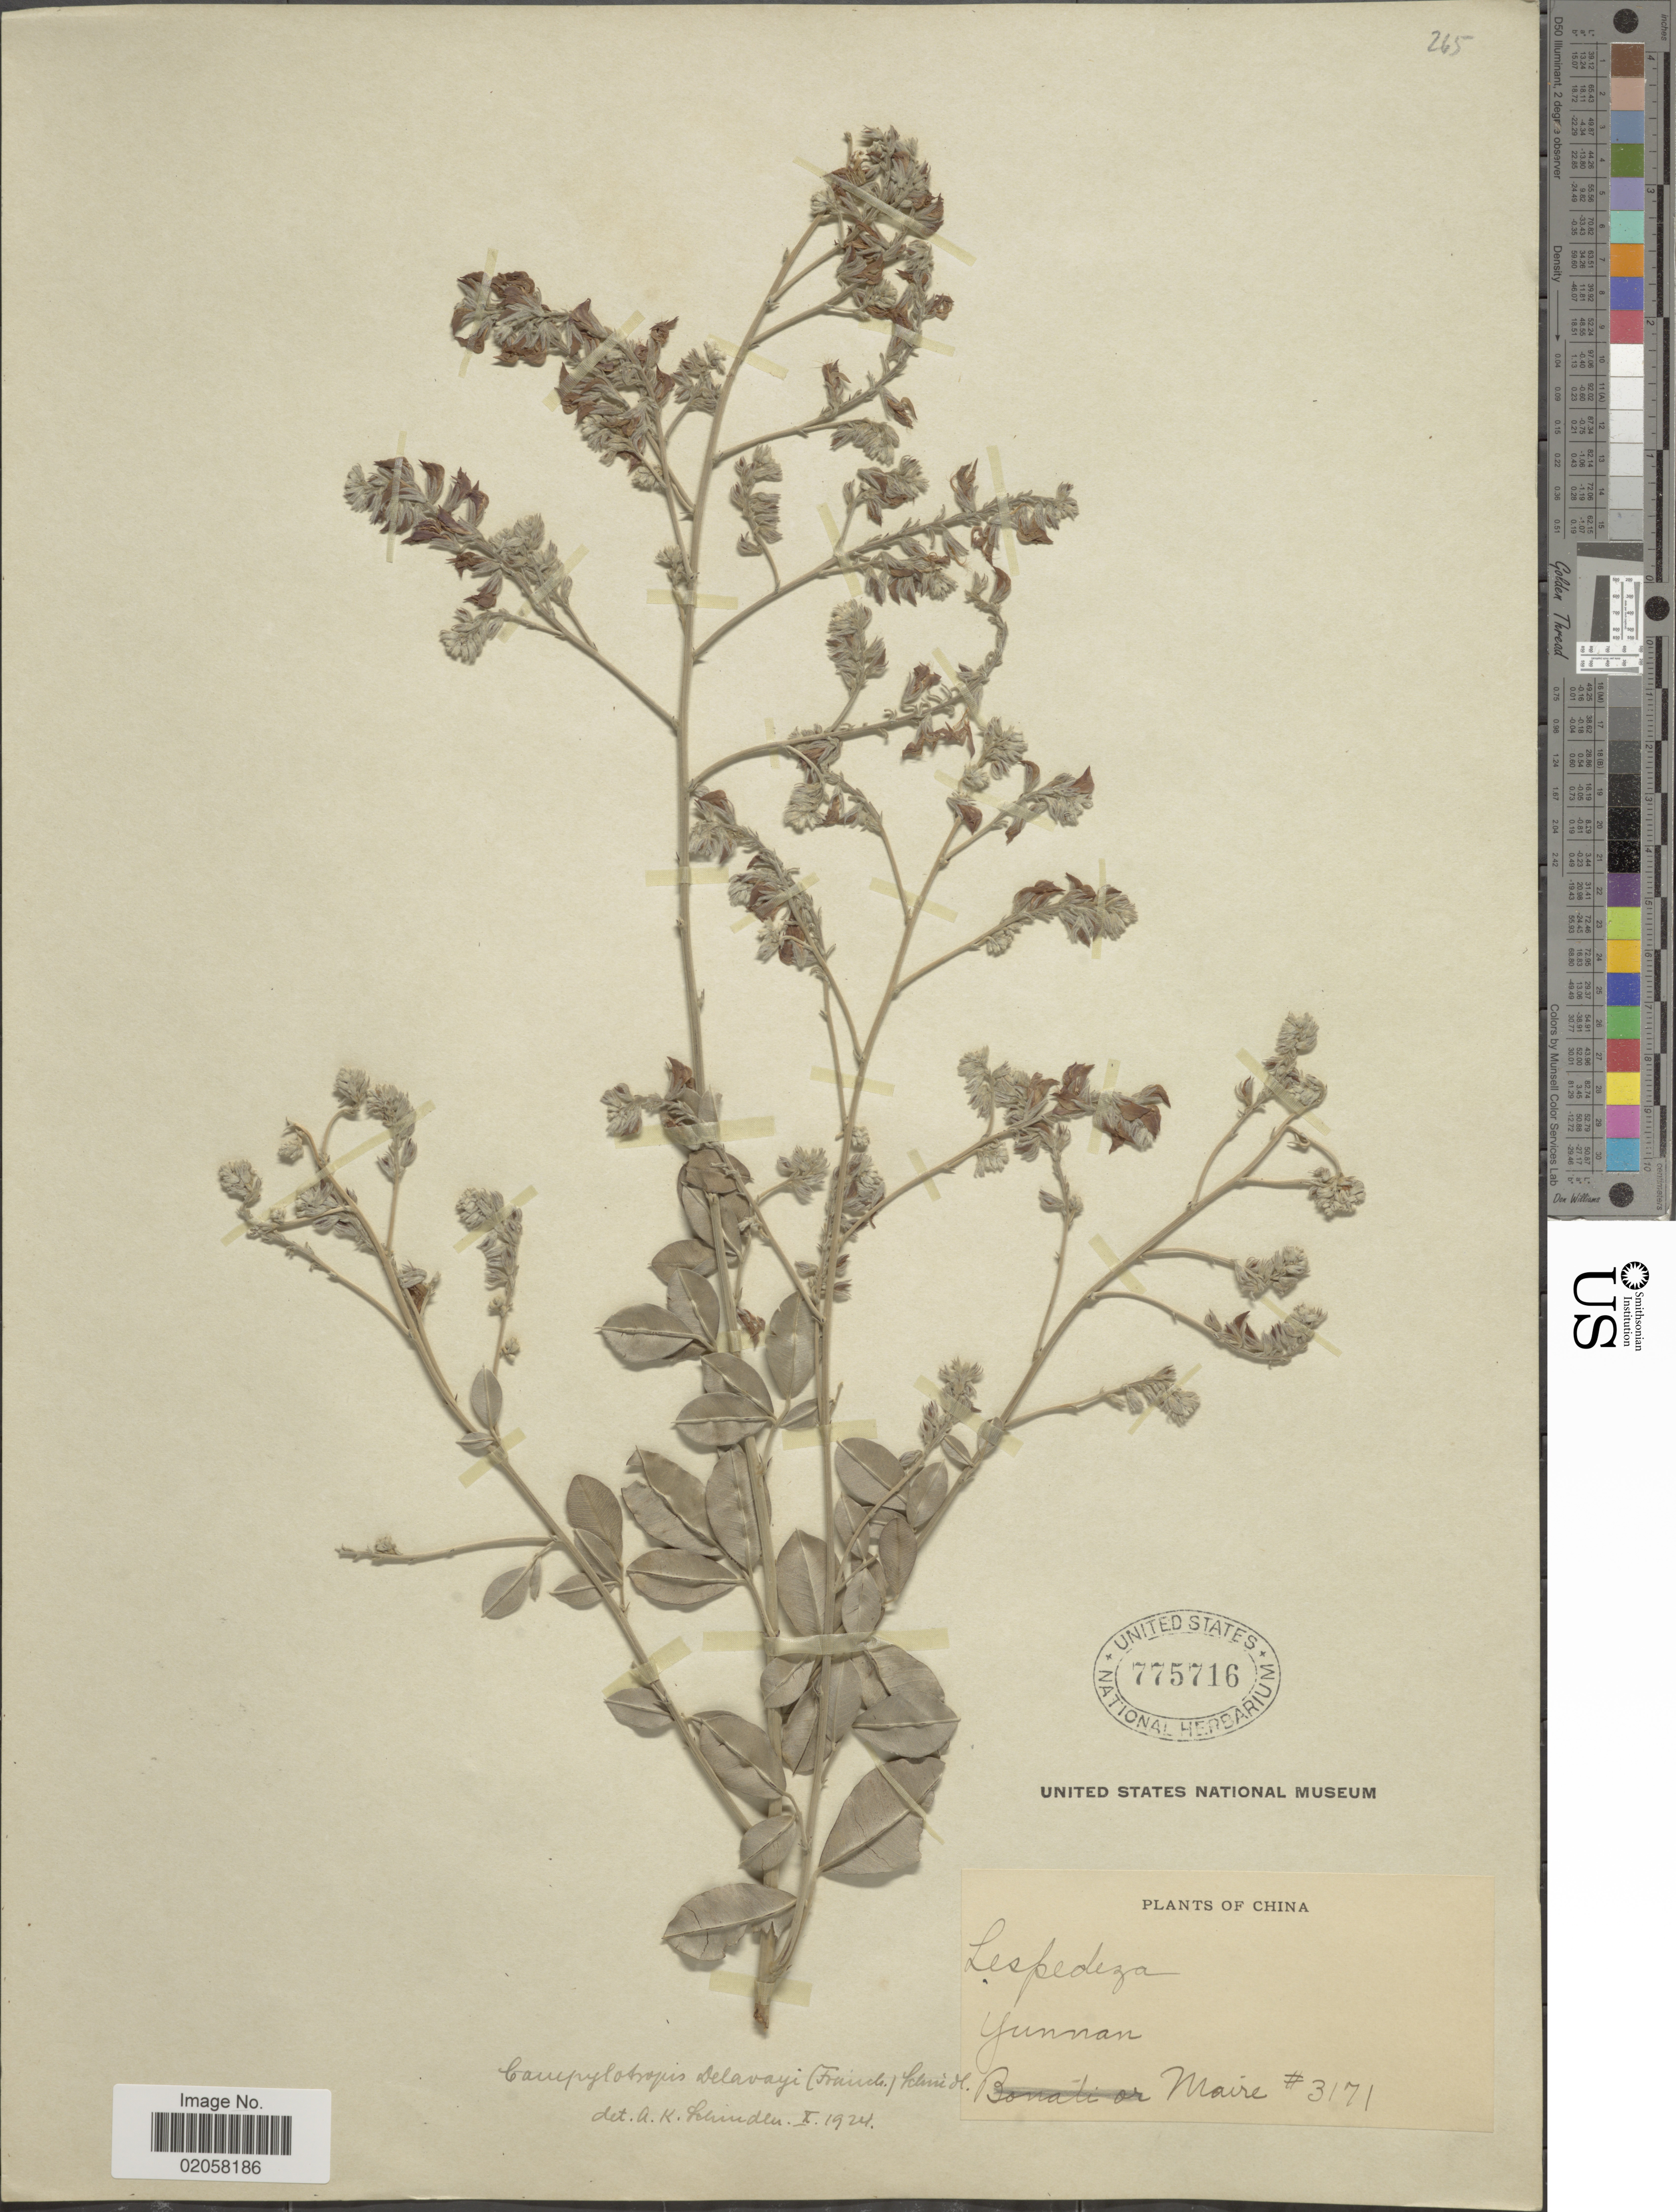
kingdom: Plantae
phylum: Tracheophyta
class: Magnoliopsida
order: Fabales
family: Fabaceae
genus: Campylotropis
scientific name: Campylotropis delavayi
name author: (Franch.) Schindl.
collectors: Maire, --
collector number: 3171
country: China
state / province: Yunnan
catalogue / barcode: US 775716